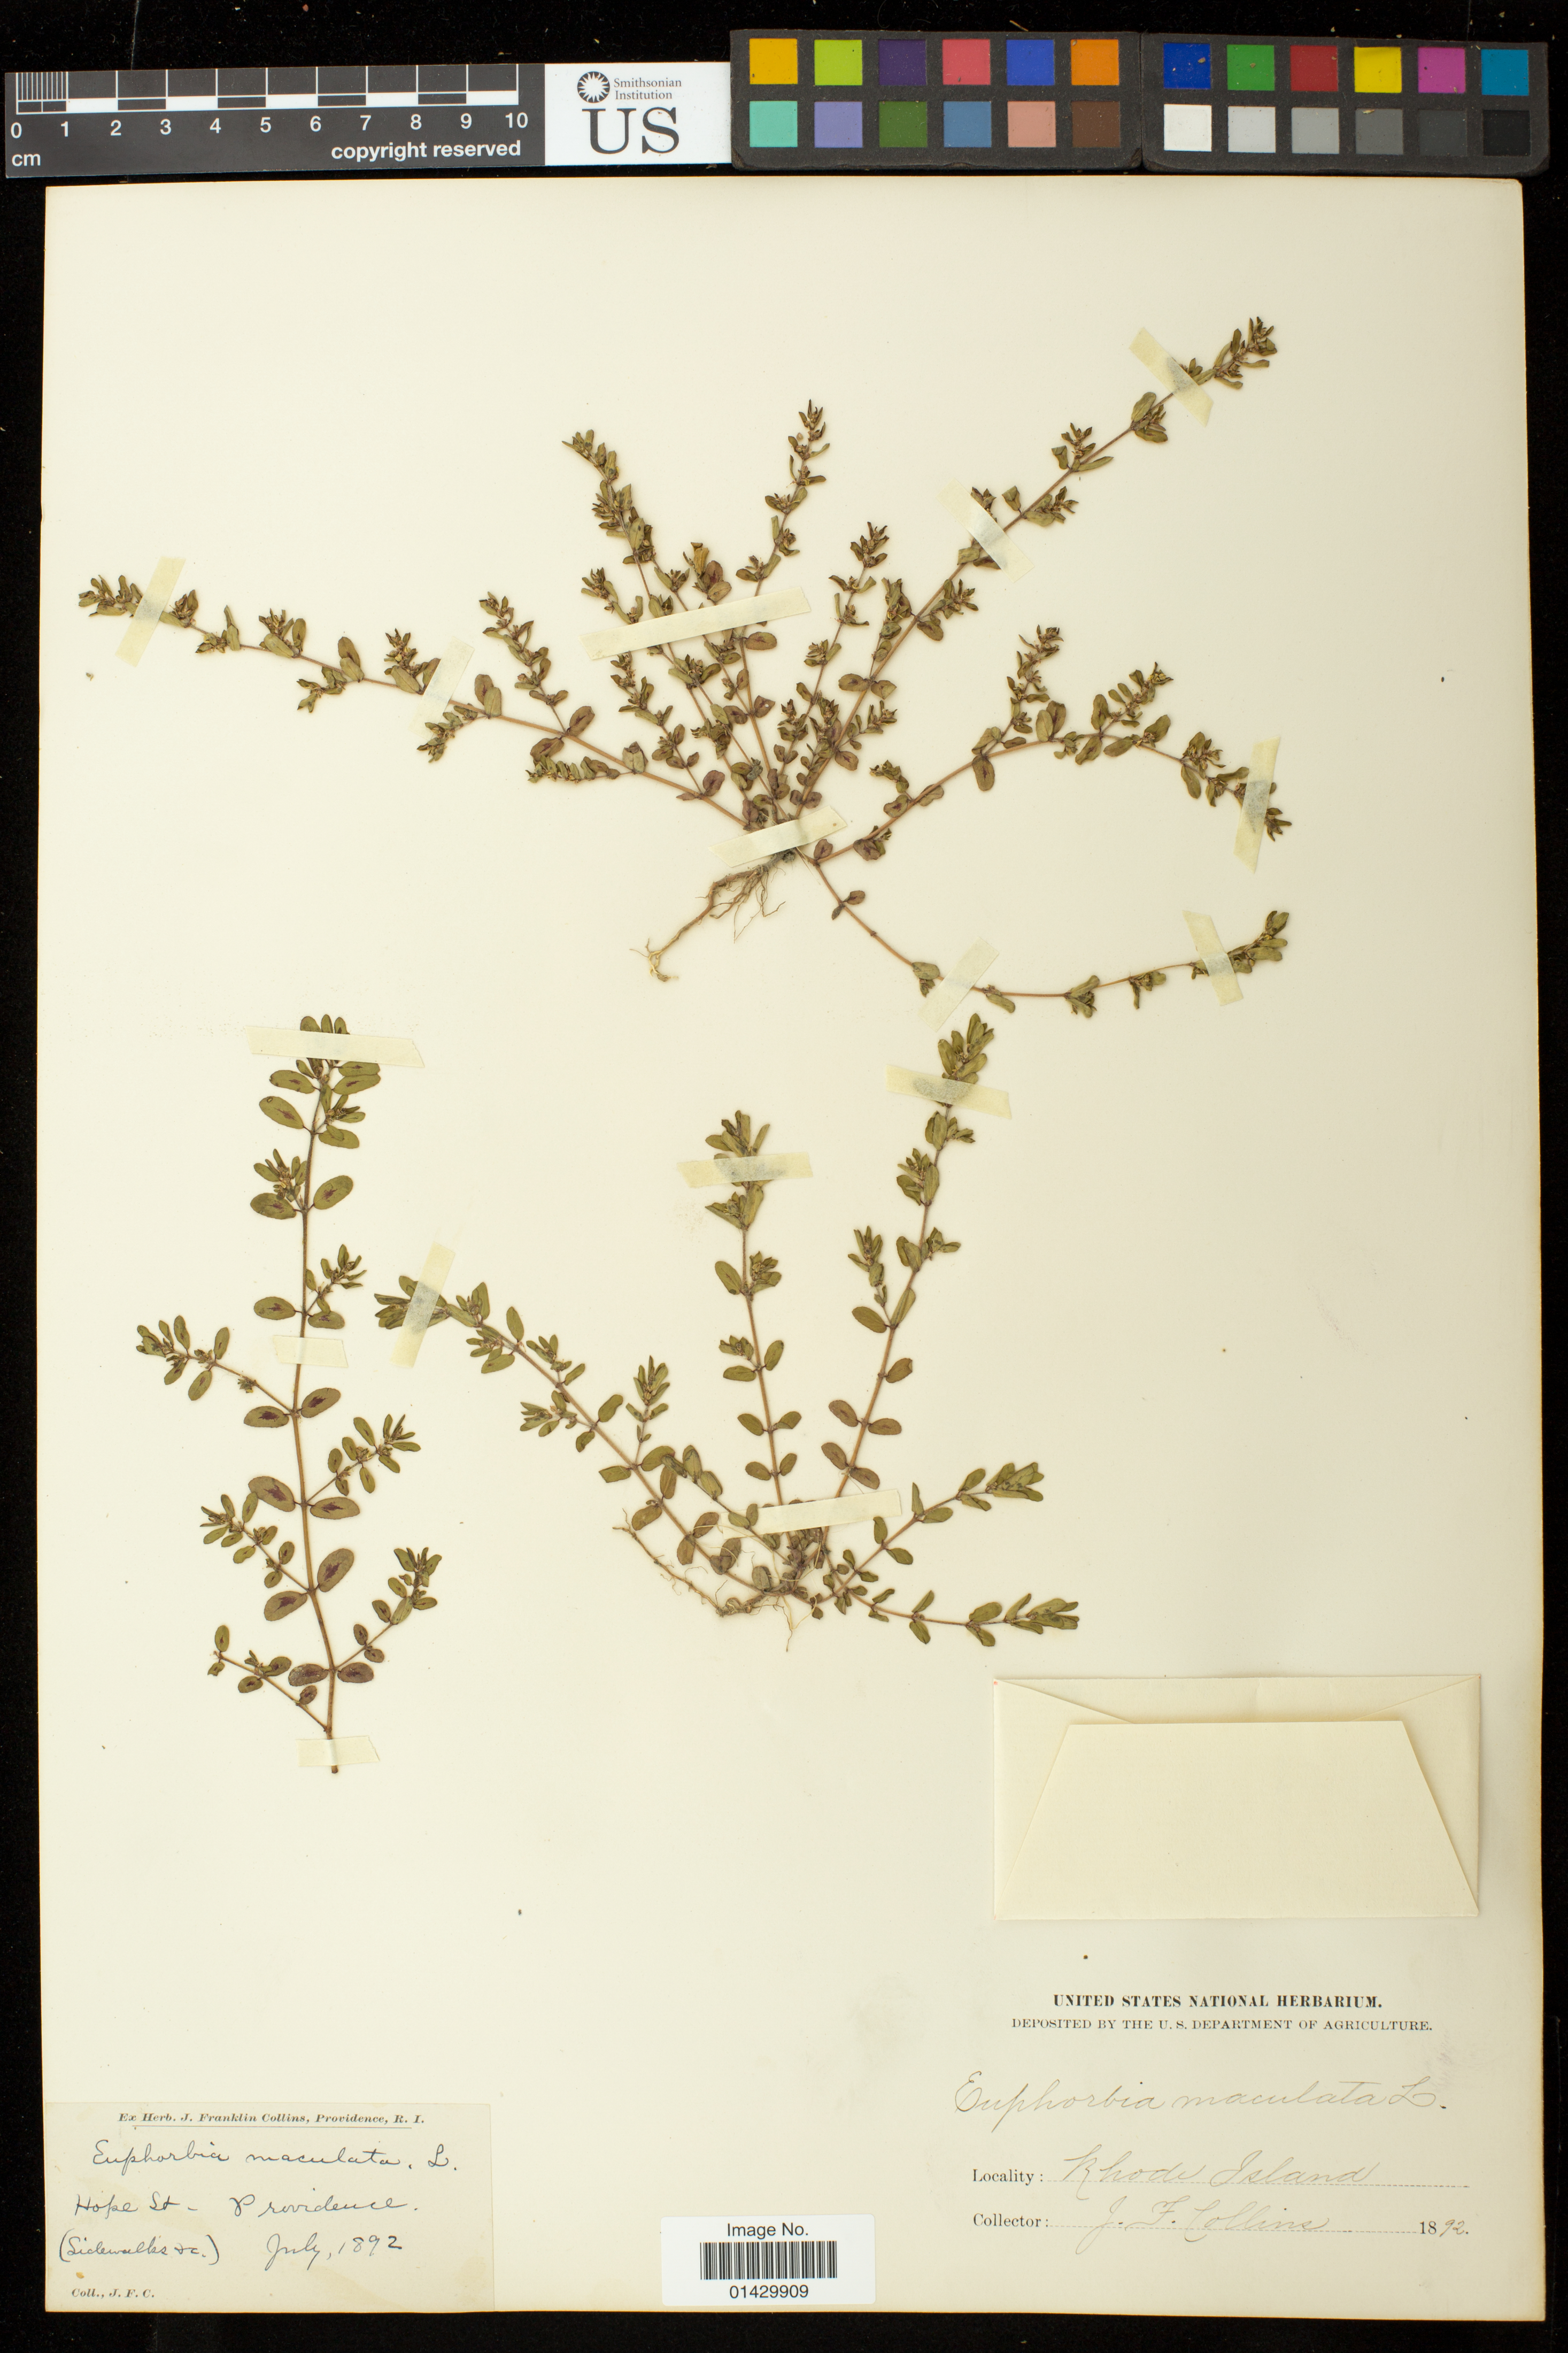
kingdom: Plantae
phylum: Tracheophyta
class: Magnoliopsida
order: Malpighiales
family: Euphorbiaceae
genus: Euphorbia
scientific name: Euphorbia maculata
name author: L.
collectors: J. Collins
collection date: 1892-07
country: United States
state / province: Rhode Island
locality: Hope St. Providence